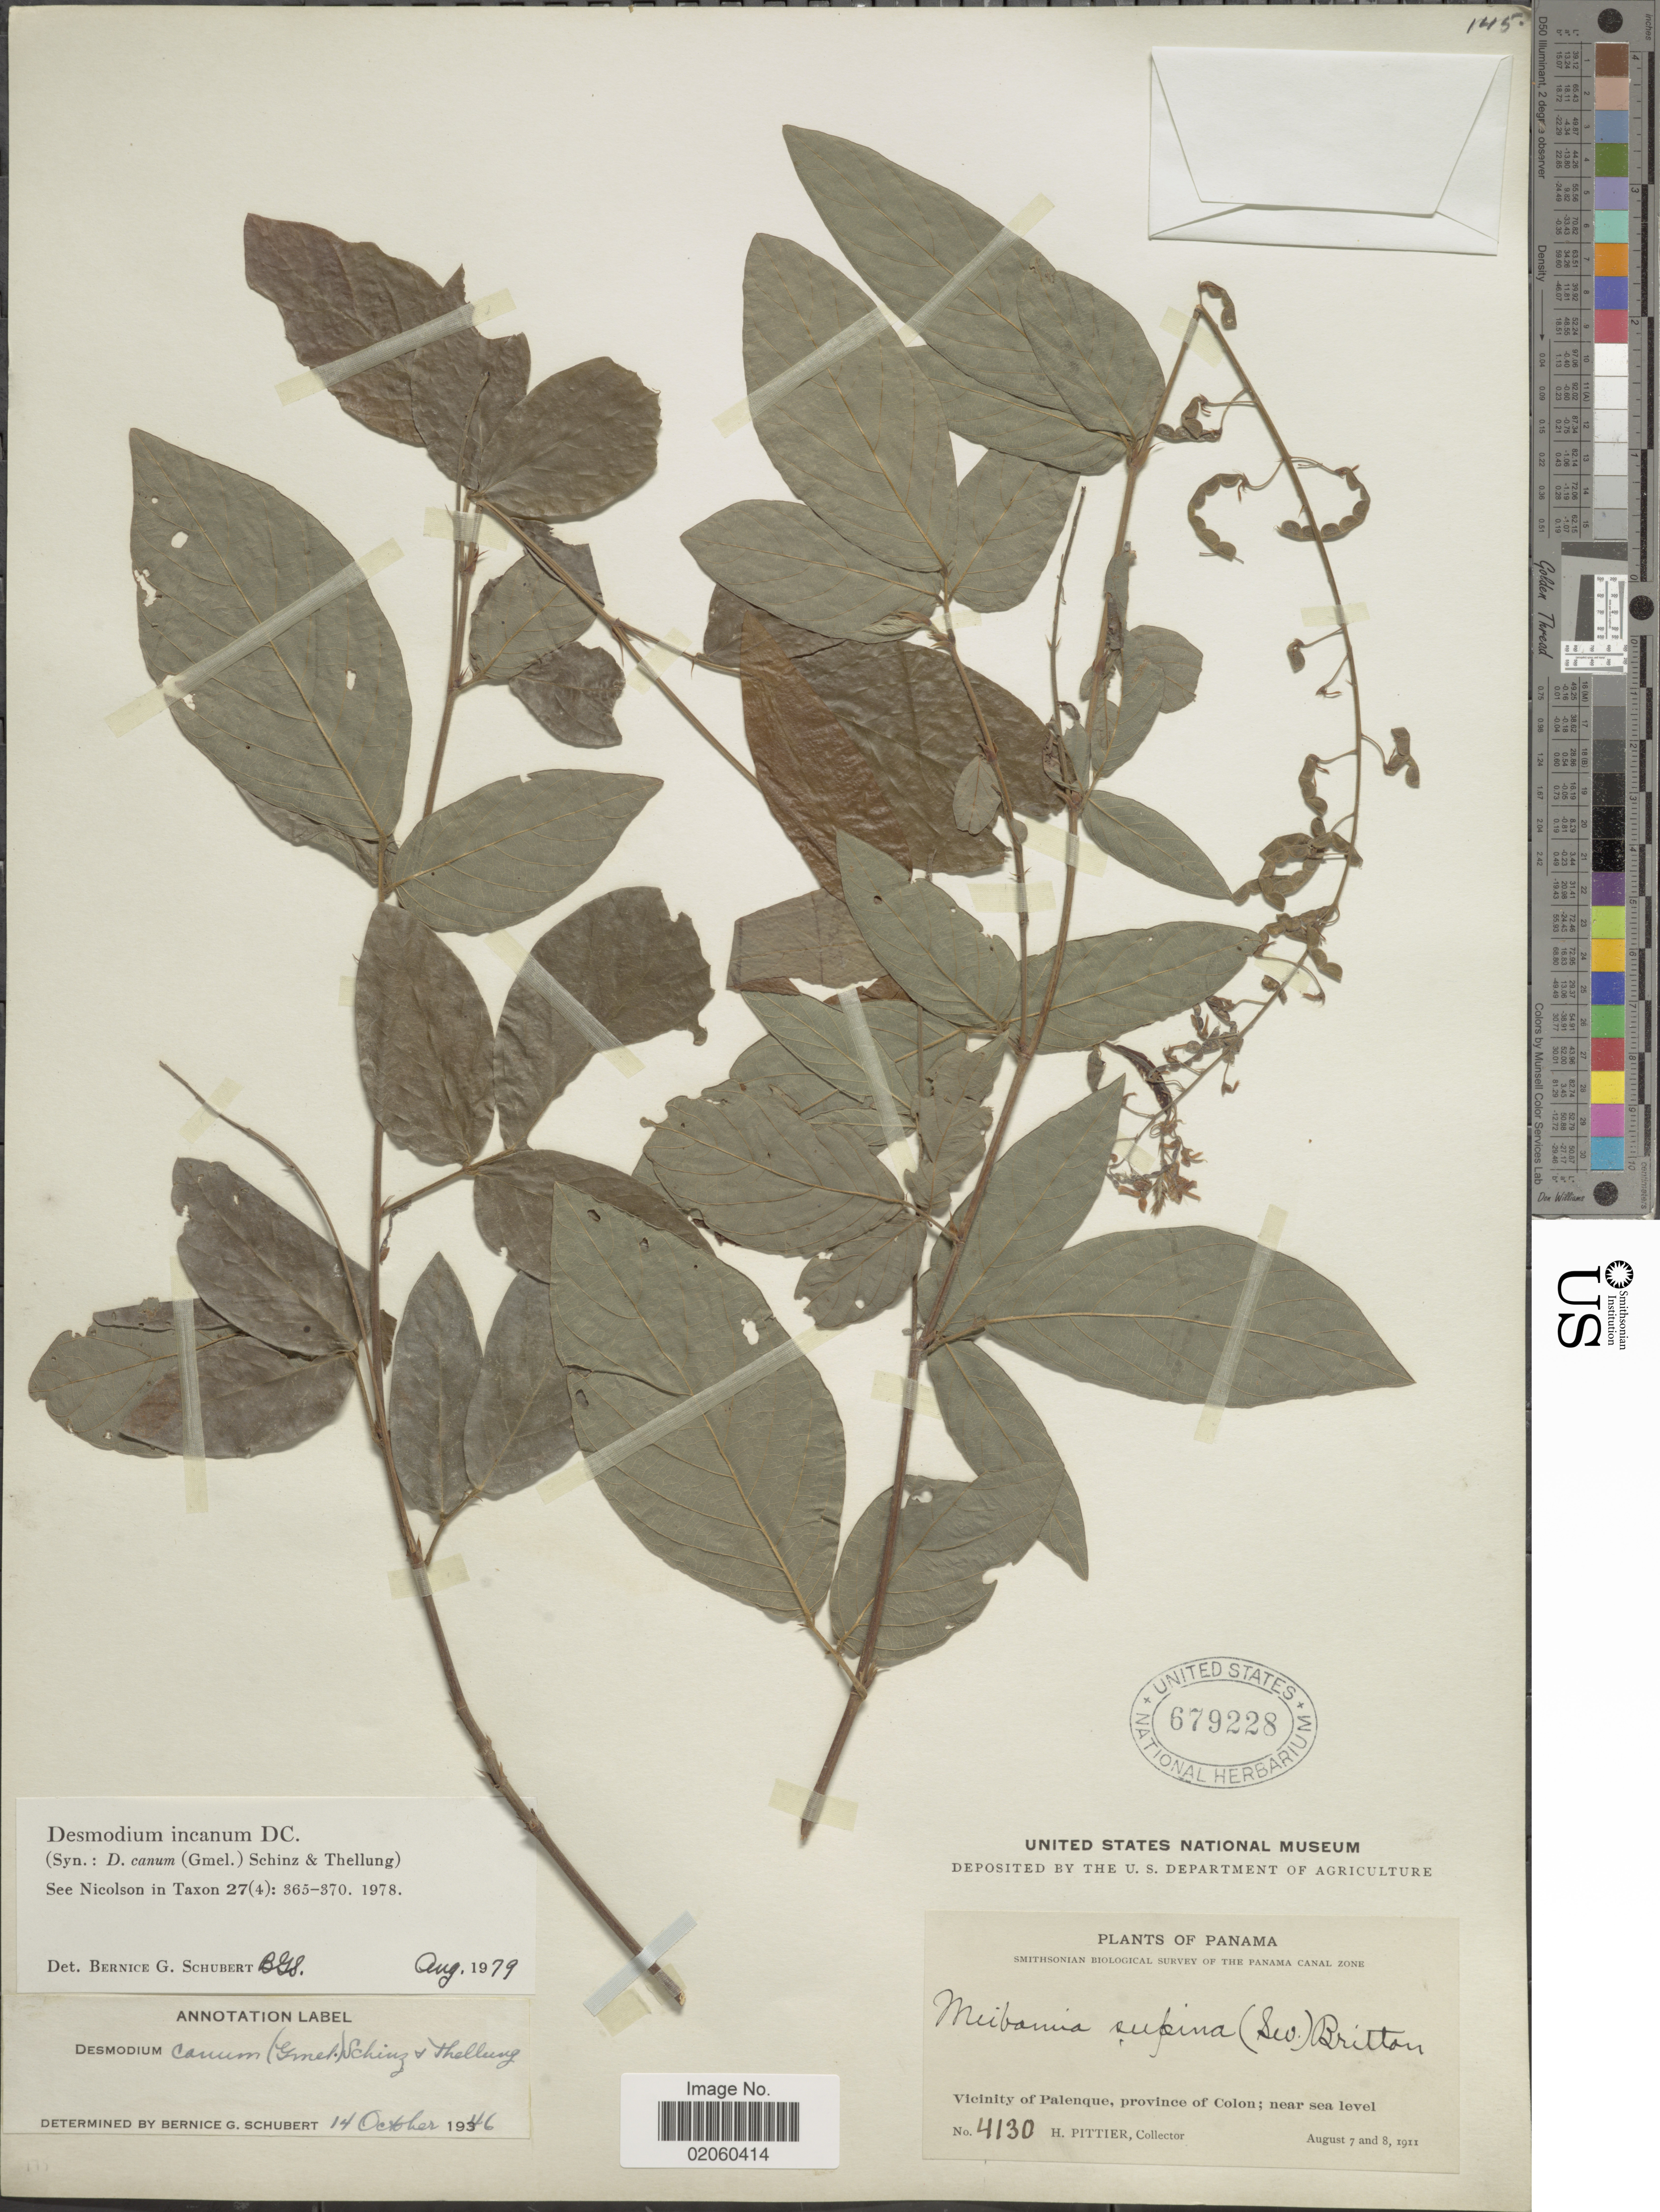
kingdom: Plantae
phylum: Tracheophyta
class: Magnoliopsida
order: Fabales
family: Fabaceae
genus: Desmodium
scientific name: Desmodium incanum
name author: (Sw.) DC.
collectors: H. F. Pittier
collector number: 4130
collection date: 1911-08-07/1911-08-08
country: Panama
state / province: Colón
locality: Vicinity of Palenque, province of Colon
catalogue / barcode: US 679228